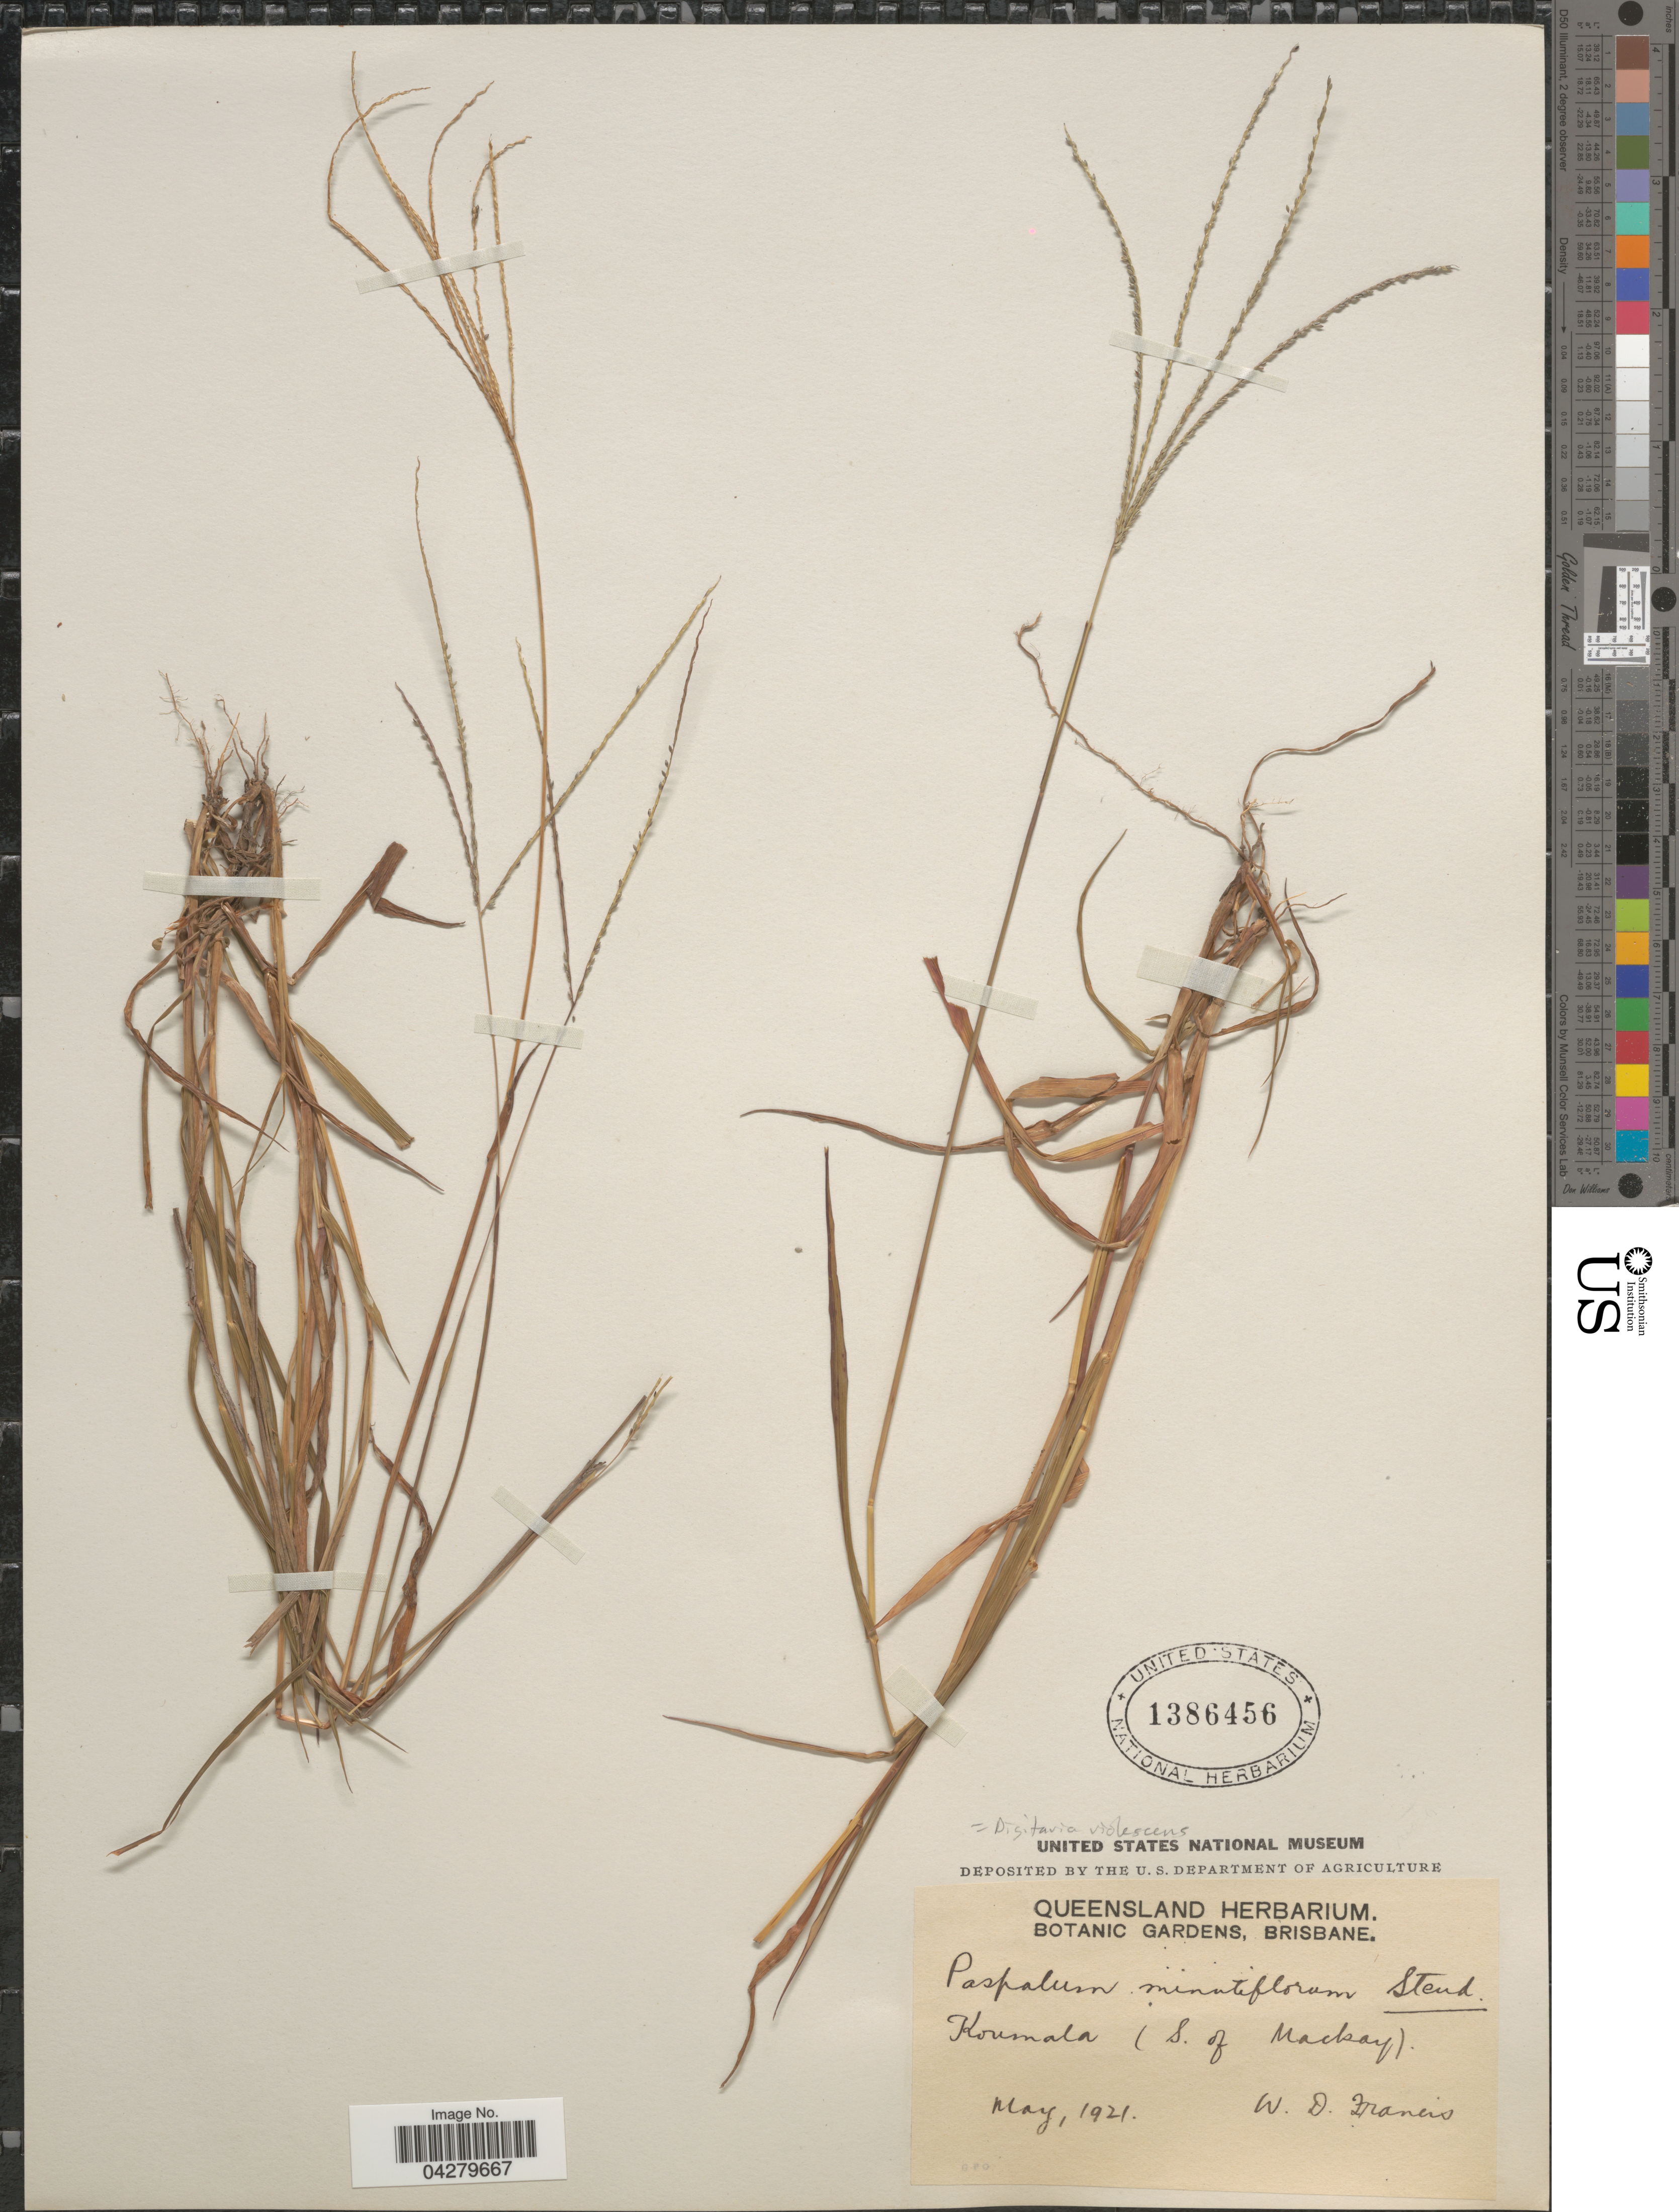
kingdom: Plantae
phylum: Tracheophyta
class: Liliopsida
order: Poales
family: Poaceae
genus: Digitaria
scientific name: Digitaria violascens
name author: Link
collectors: W. Francis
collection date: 1921-05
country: Australia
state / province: Queensland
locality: Koumala (S. of Mackay).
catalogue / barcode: US 1386456